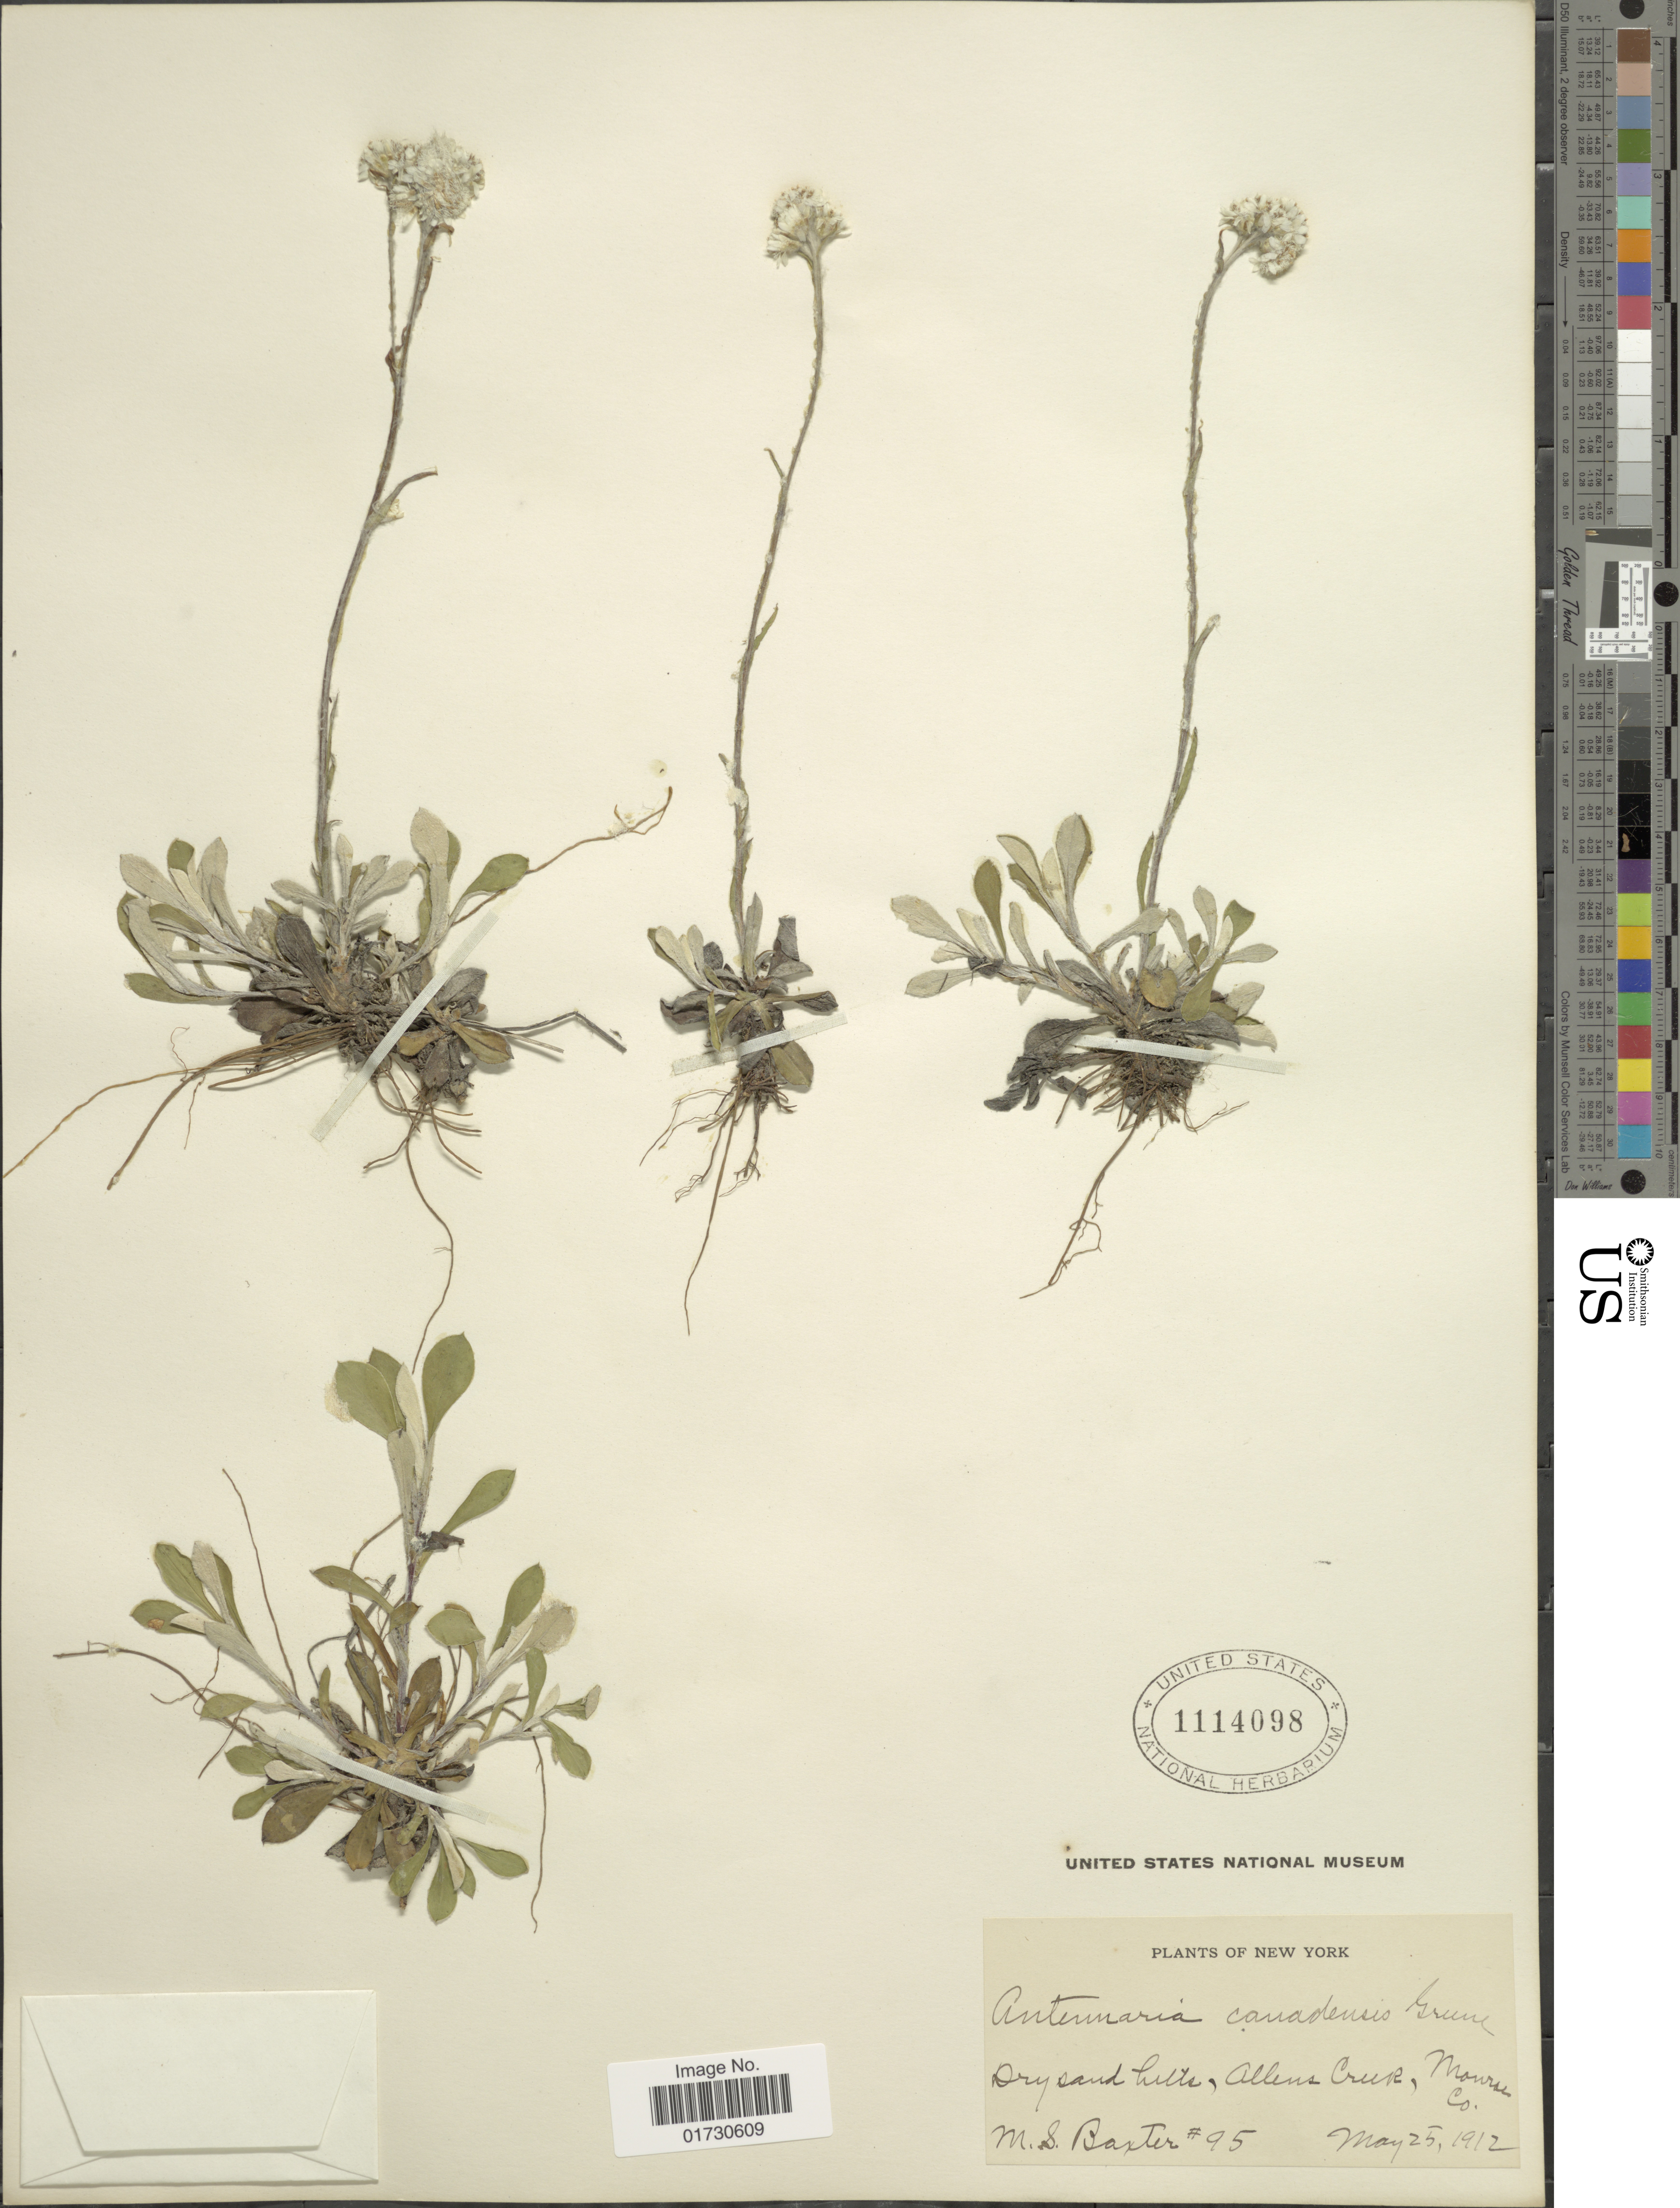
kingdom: Plantae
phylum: Tracheophyta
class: Magnoliopsida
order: Asterales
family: Asteraceae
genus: Antennaria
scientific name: Antennaria canadensis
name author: Greene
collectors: M. Baxter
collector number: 95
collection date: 1912-05-25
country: United States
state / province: New York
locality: Dry sand hills, Allens Creek, Monroe Co.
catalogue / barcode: US 1114098